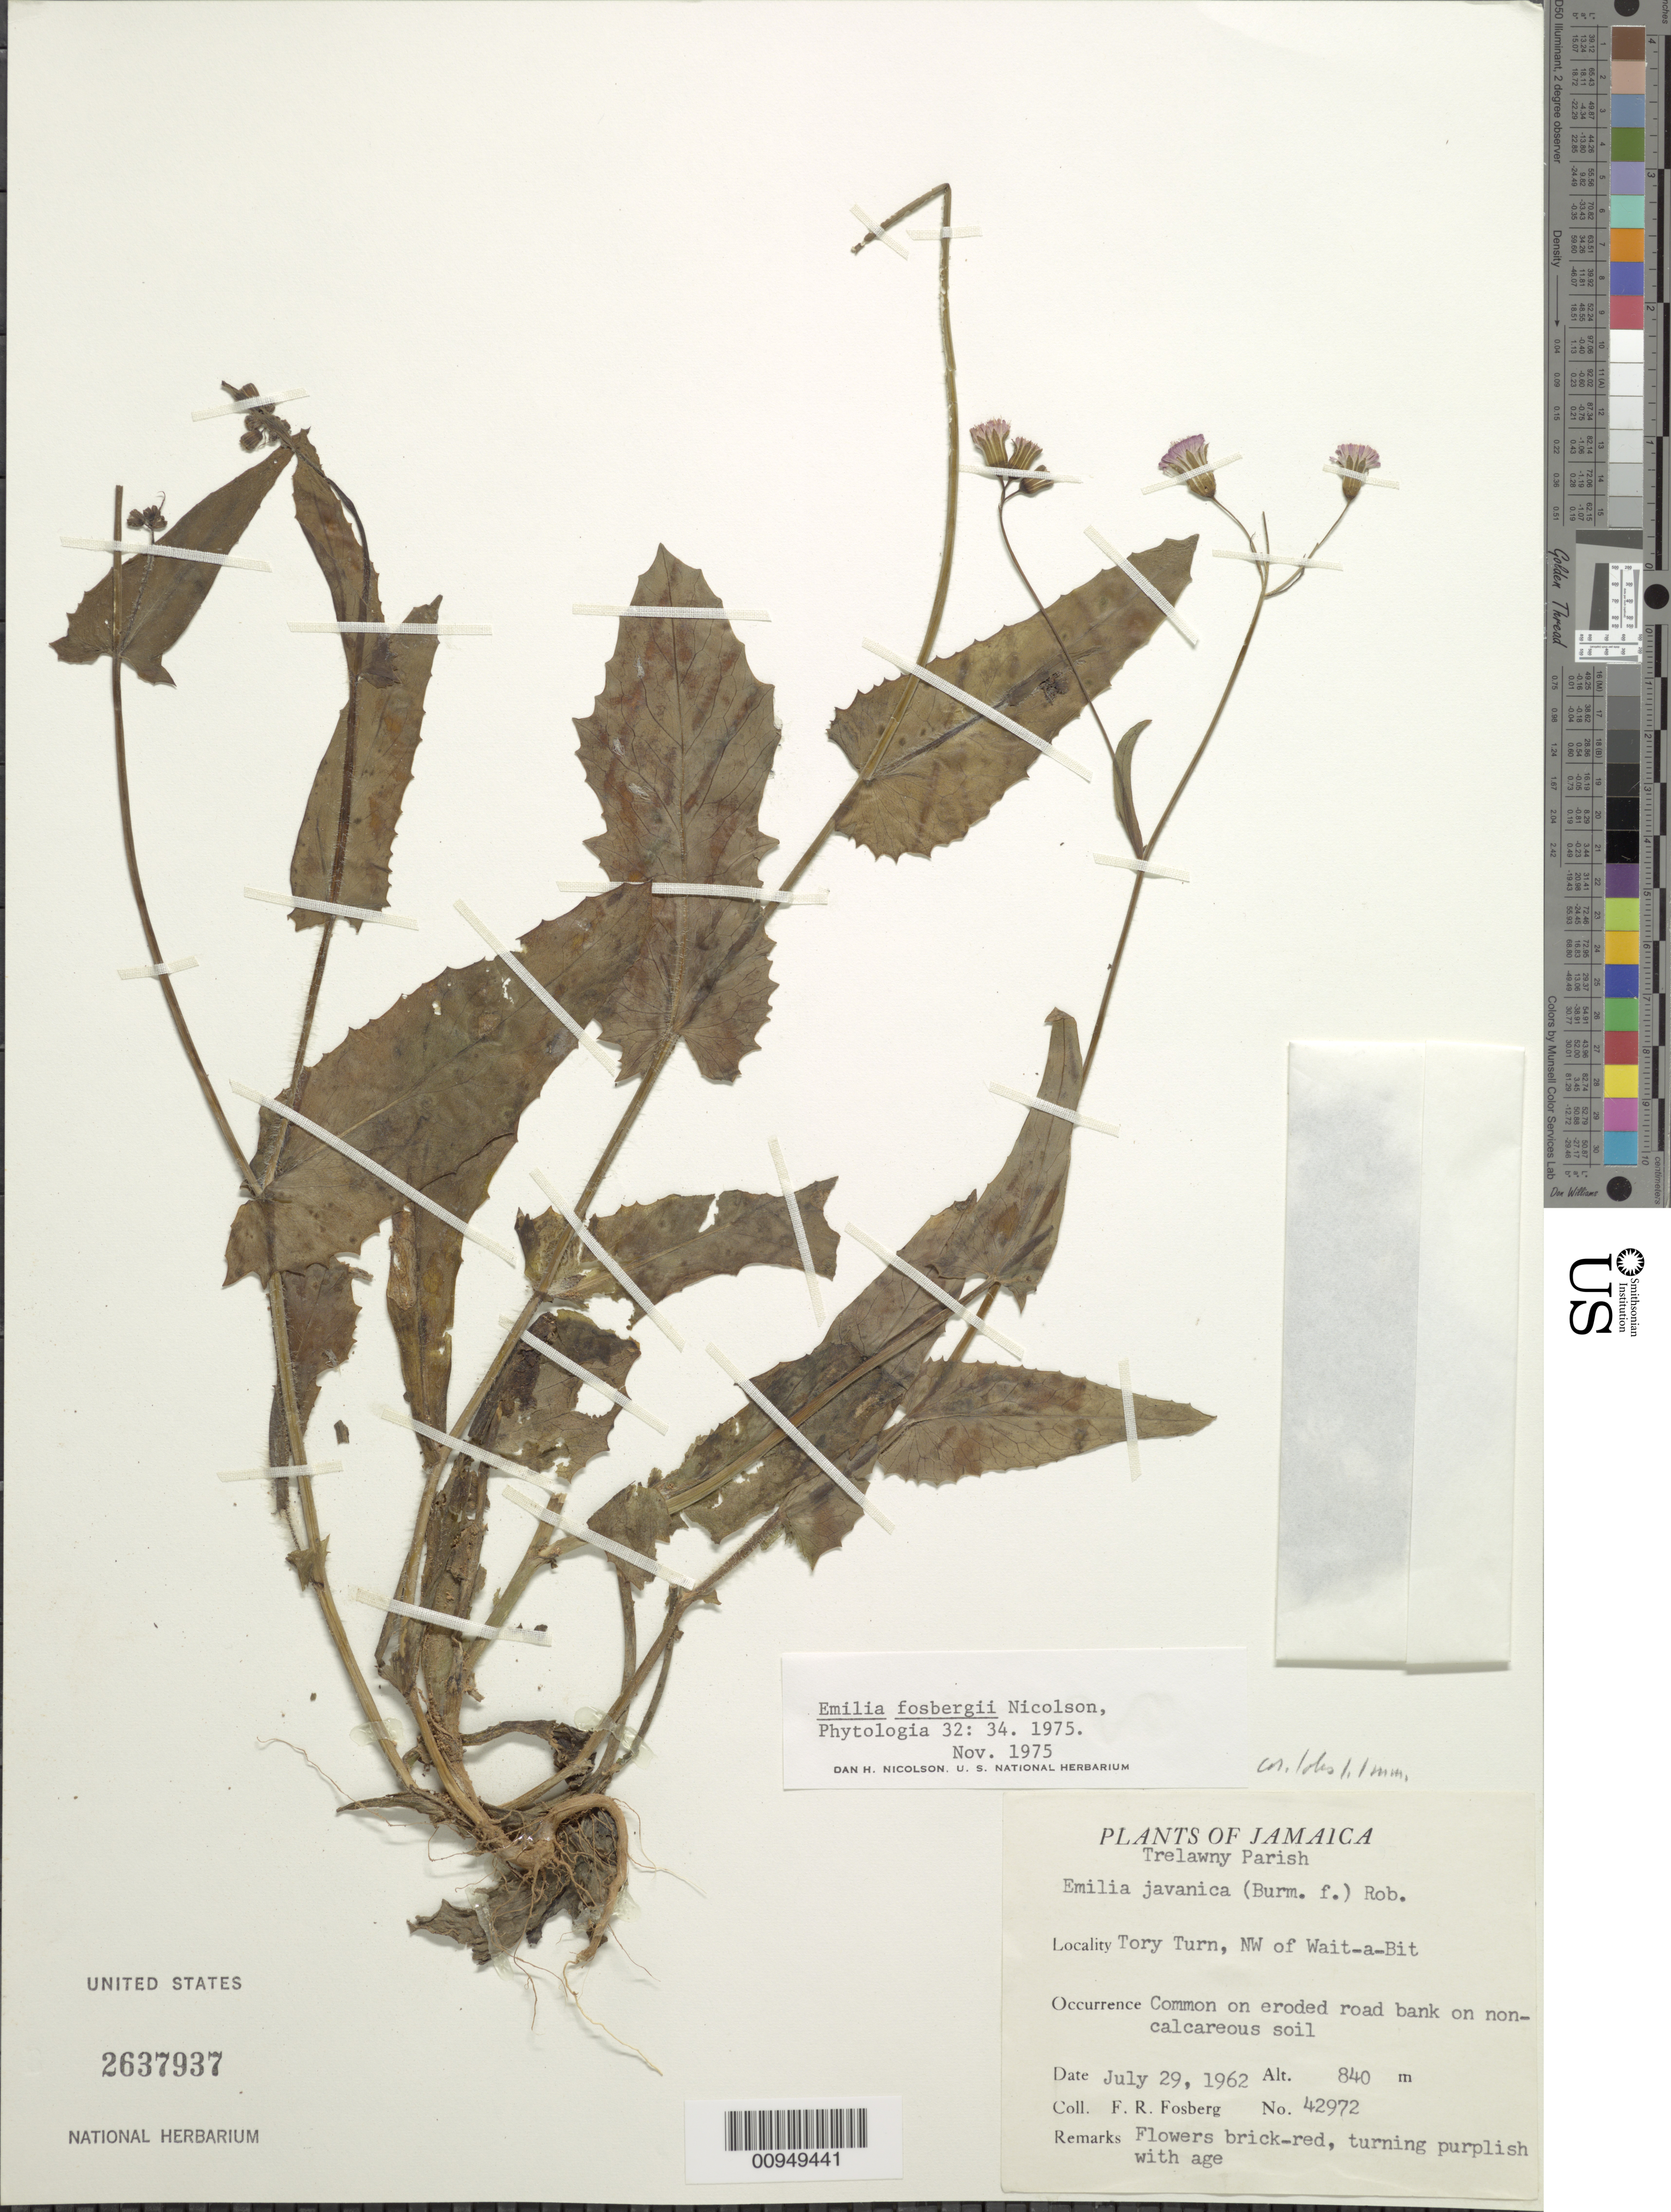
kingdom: Plantae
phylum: Tracheophyta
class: Magnoliopsida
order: Asterales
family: Asteraceae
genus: Emilia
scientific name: Emilia fosbergii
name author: Nicolson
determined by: Nicolson, Dan H.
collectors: F. R. Fosberg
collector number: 42972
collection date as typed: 29 Jul 1962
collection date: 1962-07-29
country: Jamaica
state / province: Trelawny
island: Jamaica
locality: Tory Turn, NW of Wait-a-Bit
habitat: On eroded road bank on noncalcareous soil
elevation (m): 840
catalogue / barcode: US 2637937